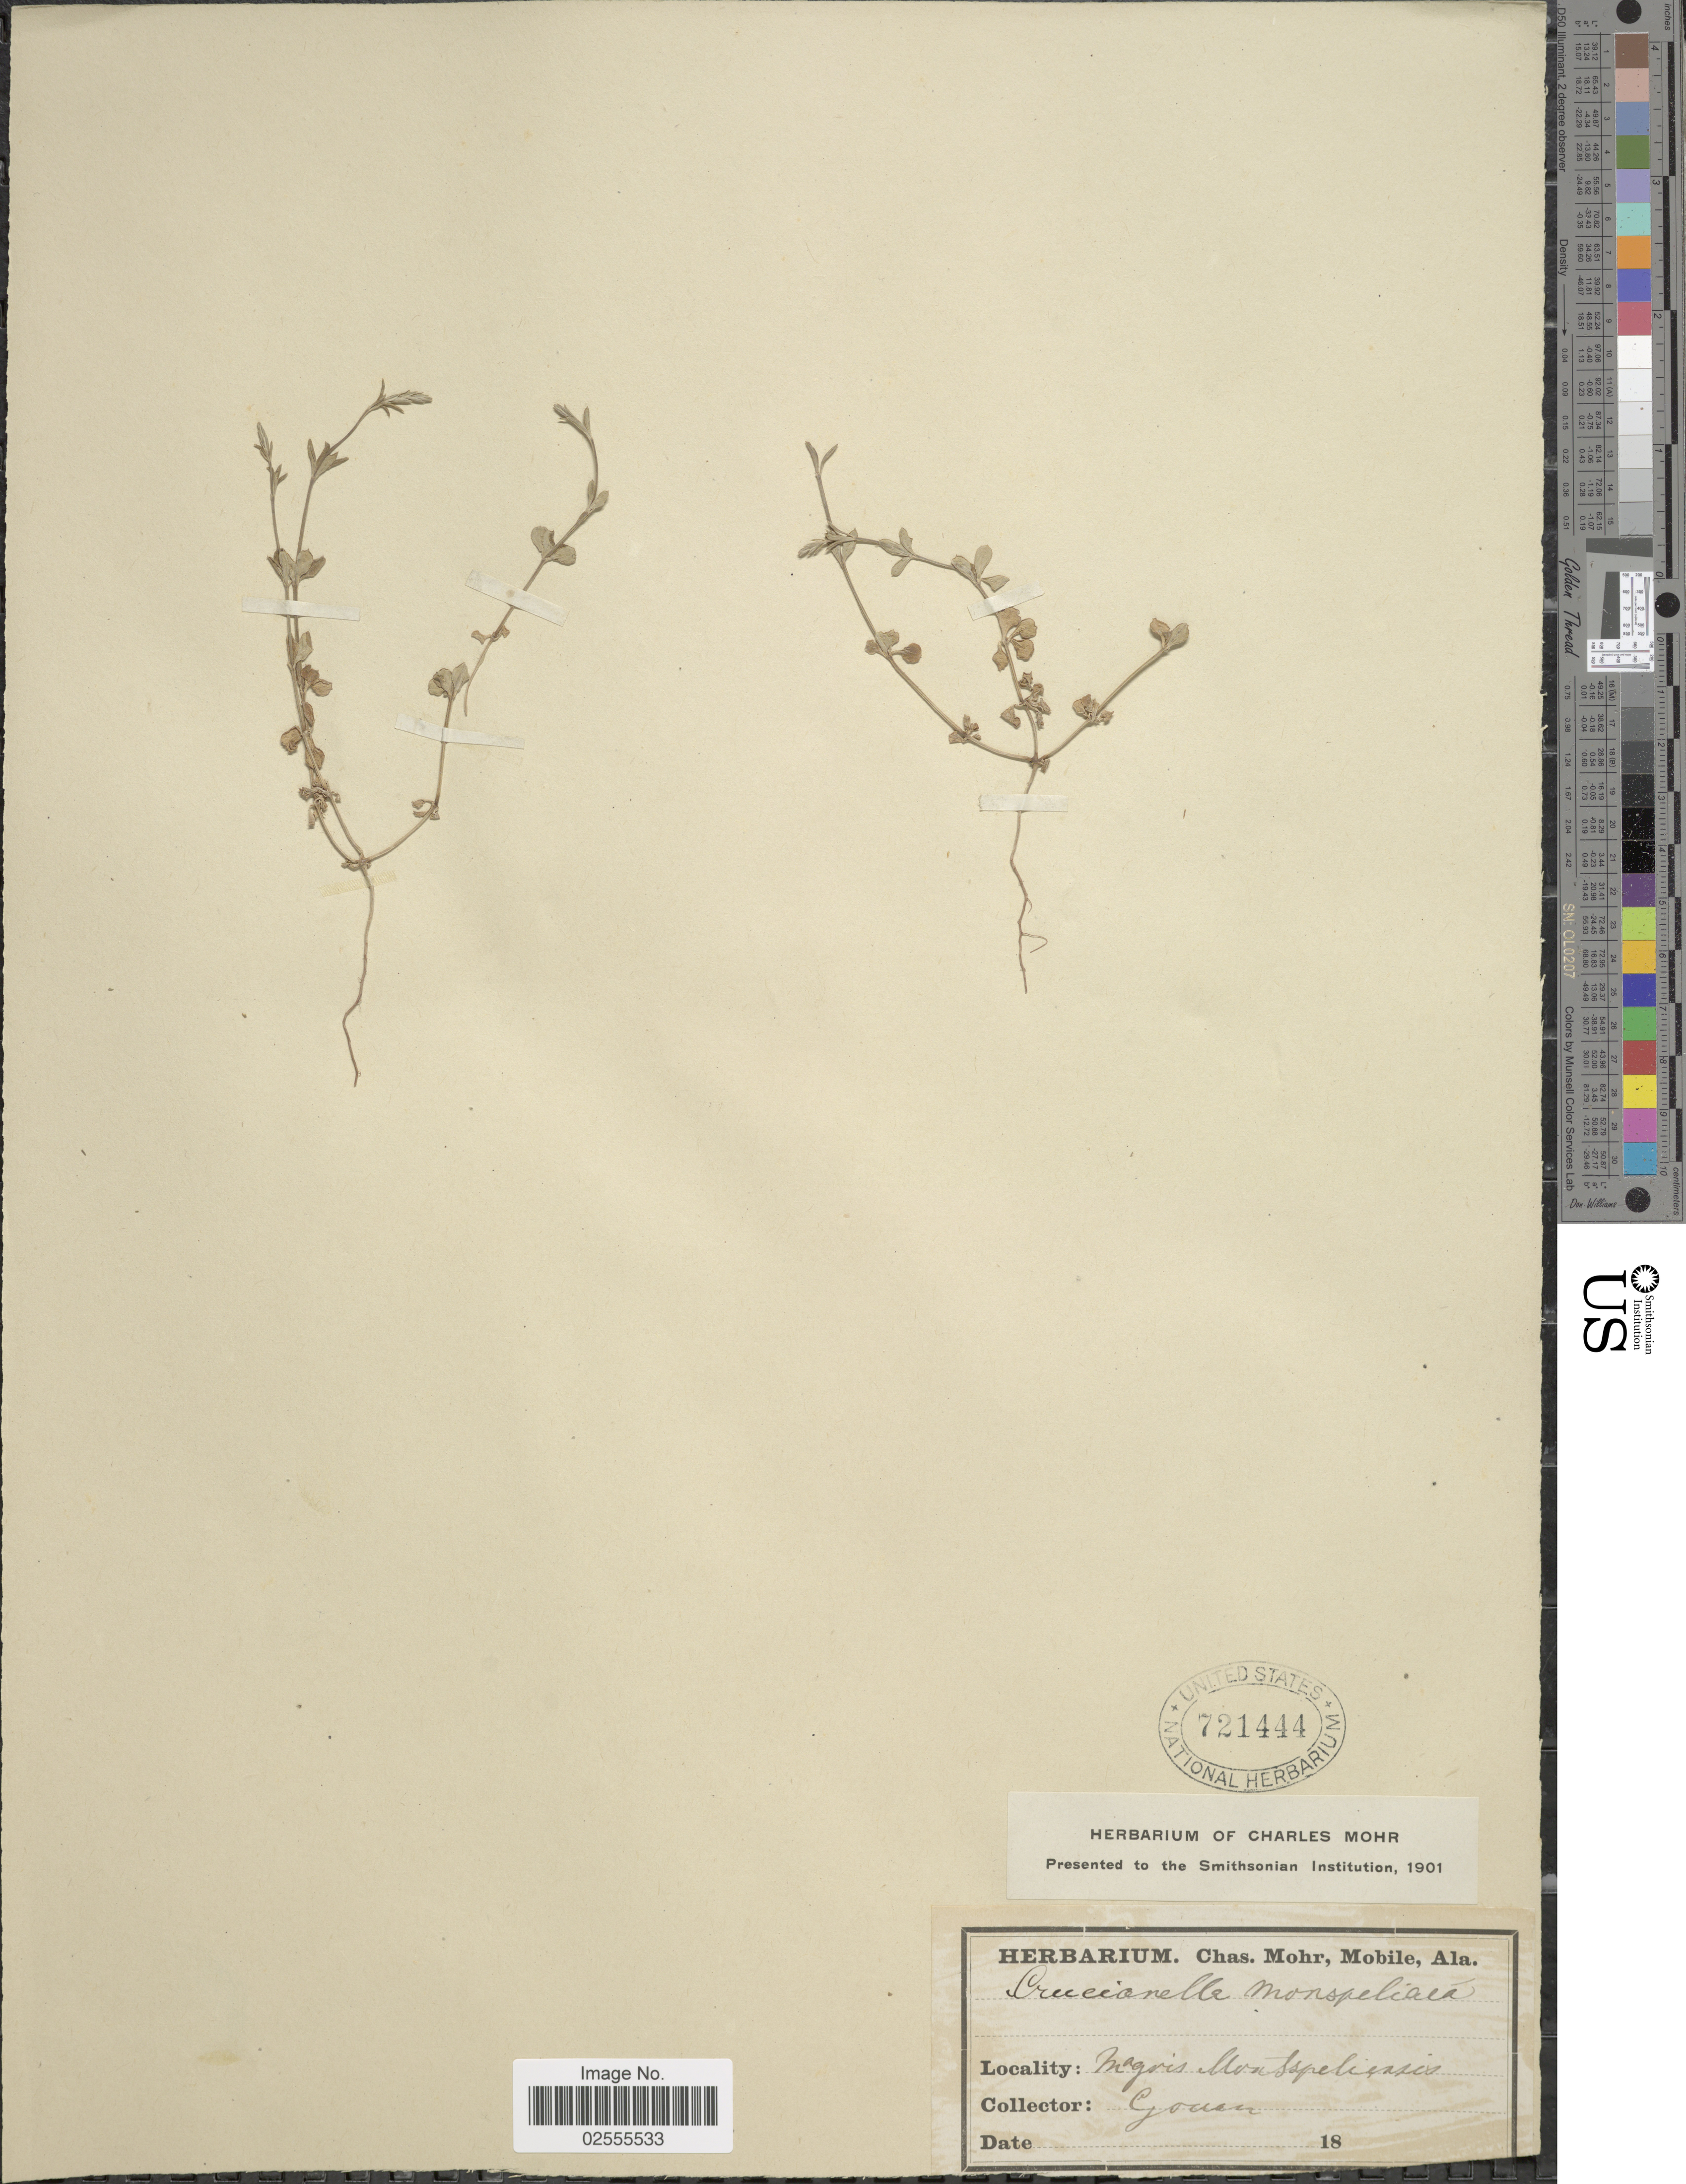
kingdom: Plantae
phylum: Tracheophyta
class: Magnoliopsida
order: Gentianales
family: Rubiaceae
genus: Crucianella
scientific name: Crucianella monspeliaca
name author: L.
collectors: -. Gouan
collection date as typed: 18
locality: Magvis Montspelicasis. [interpreted]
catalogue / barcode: US 721444